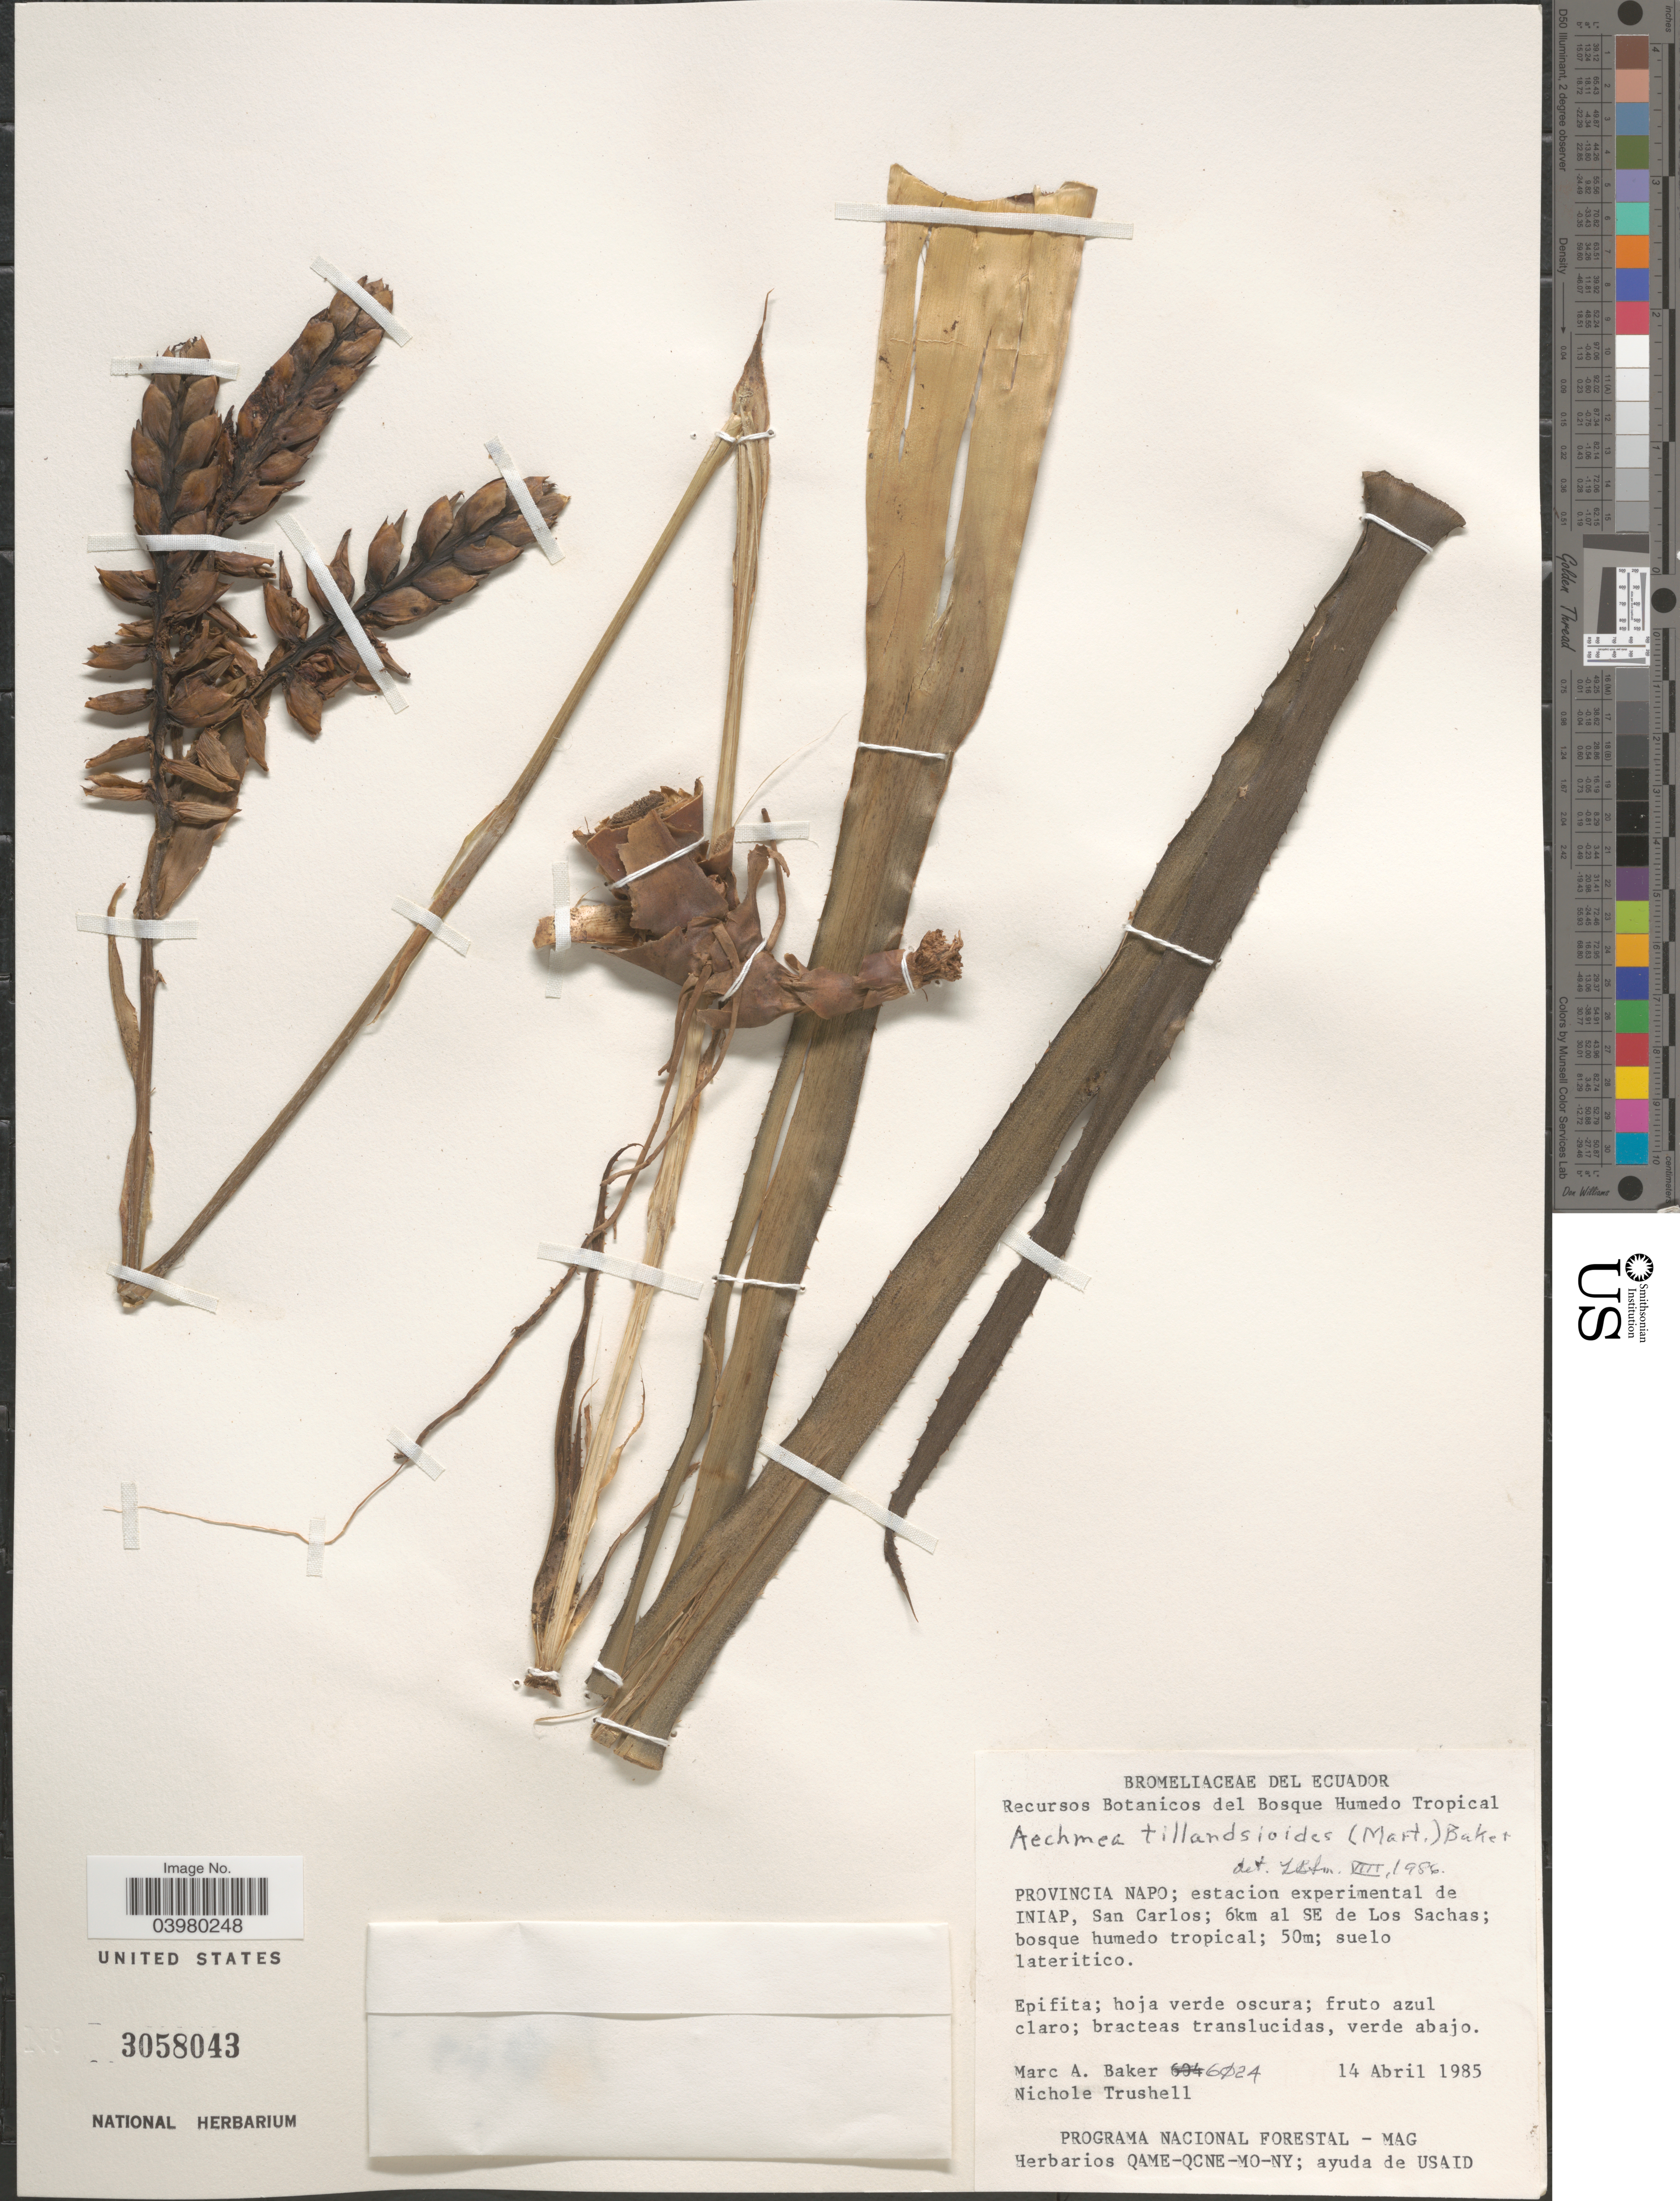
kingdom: Plantae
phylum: Tracheophyta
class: Liliopsida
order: Poales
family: Bromeliaceae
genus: Aechmea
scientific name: Aechmea tillandsioides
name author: (Mart. ex Schult. & Schult. f.) Baker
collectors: M. A. Baker & N. Trushell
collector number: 624*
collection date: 1985-04-14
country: Ecuador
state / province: Napo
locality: Estacion experimental de INIAP, San Carlos; 6km al SE de Los Sachas; bosque humedo tropical.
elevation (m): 50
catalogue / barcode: US 3058043